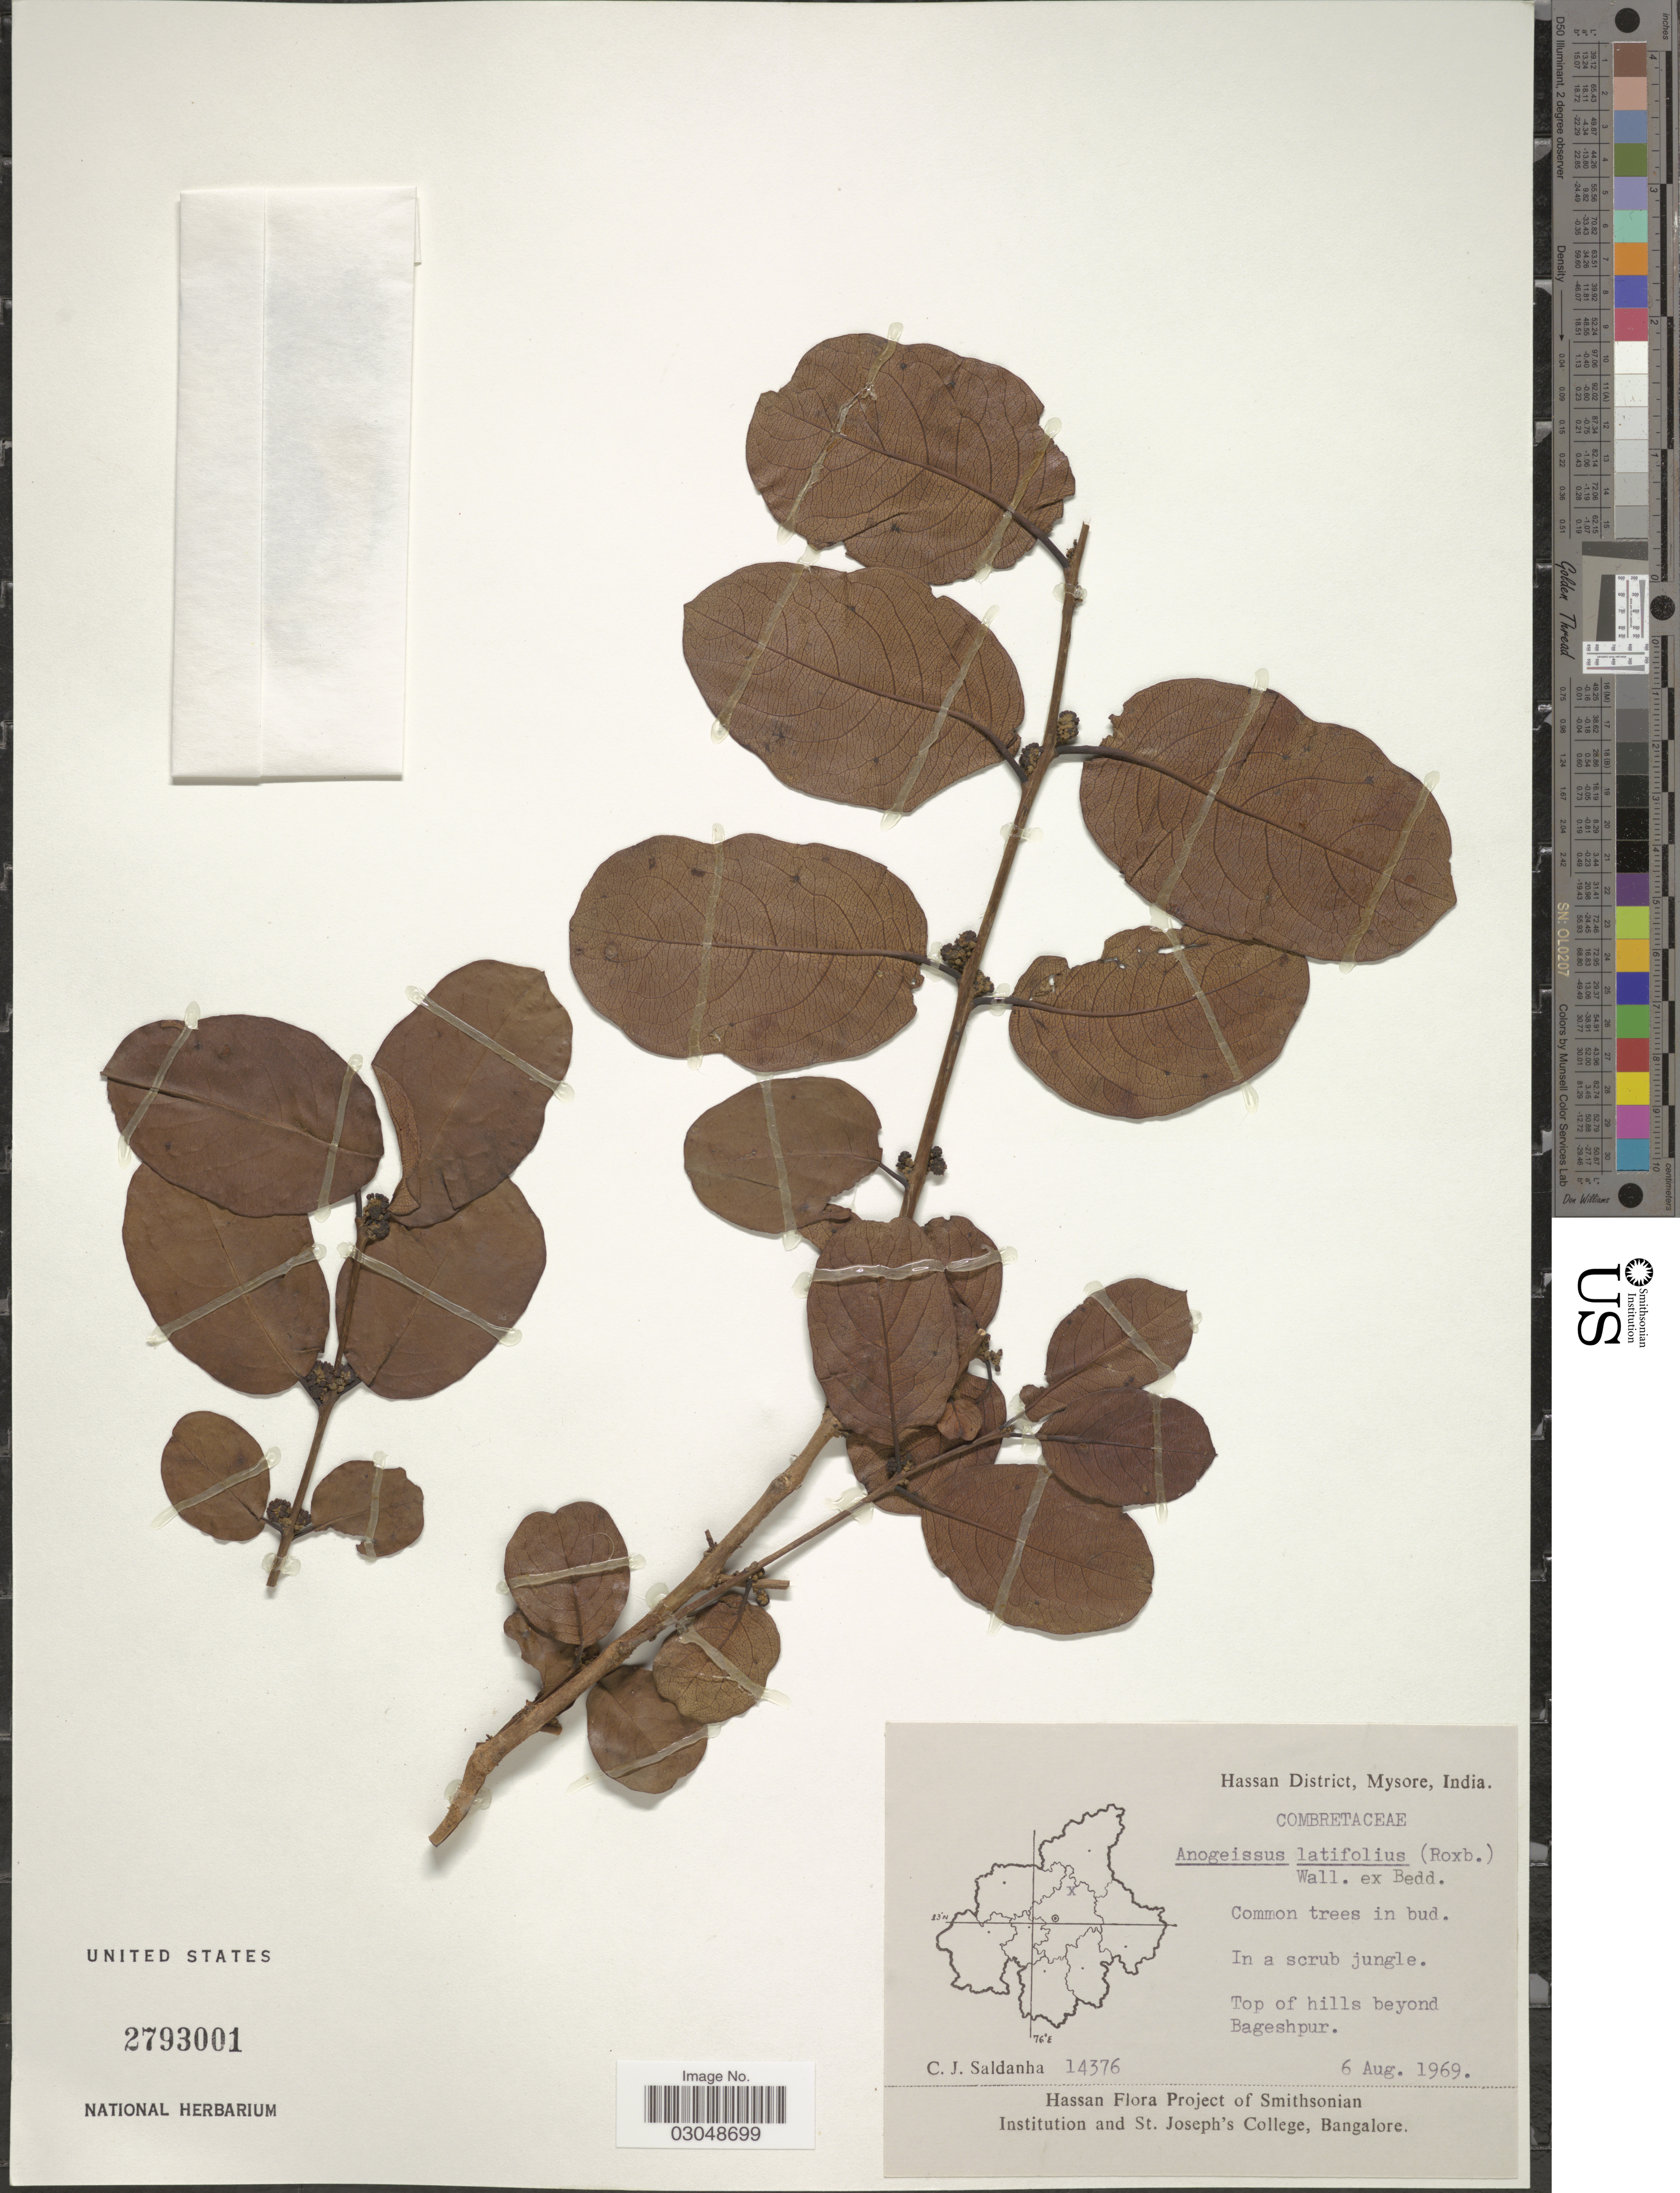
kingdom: Plantae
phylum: Tracheophyta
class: Magnoliopsida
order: Myrtales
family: Combretaceae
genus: Anogeissus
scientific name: Anogeissus latifolia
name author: (Roxb. ex DC.) Wall. ex Guill. & Perr.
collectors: C. J. Saldanha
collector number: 14376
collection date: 1969-08-06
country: India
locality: Hassan District, Mysore. Top of hills beyond Bageshpur.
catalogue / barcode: US 2793001